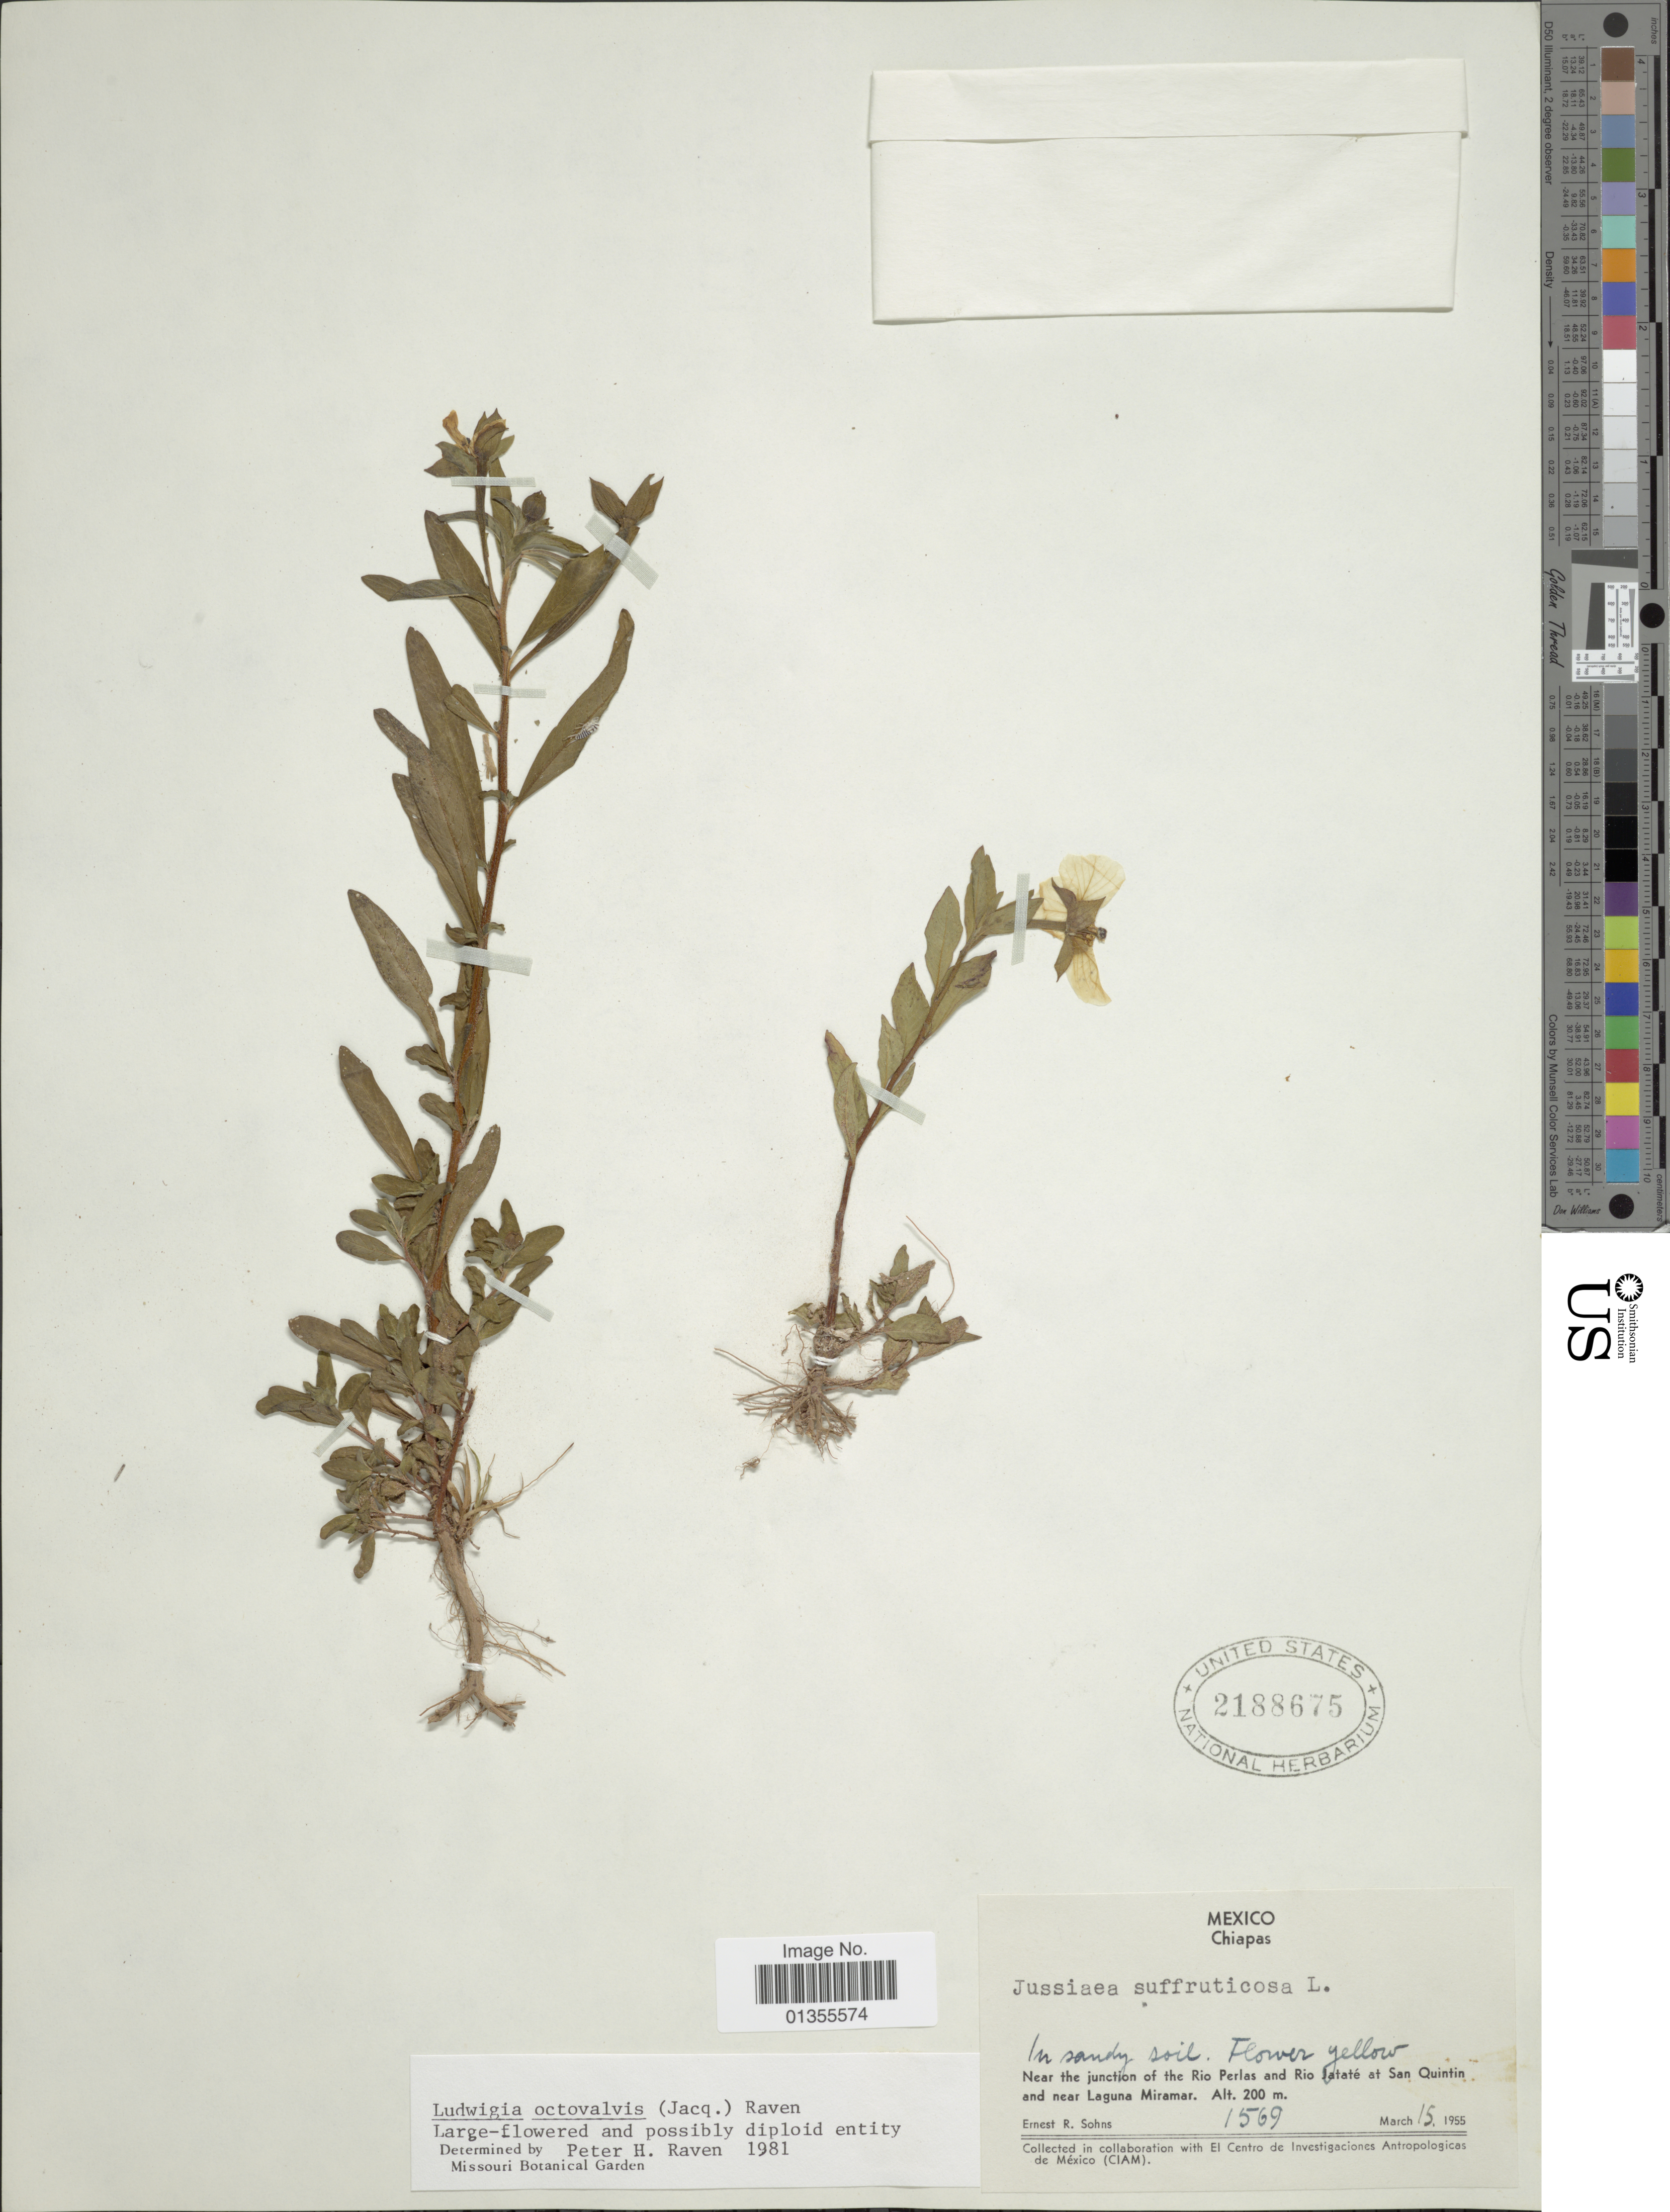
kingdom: Plantae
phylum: Tracheophyta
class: Magnoliopsida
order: Myrtales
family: Onagraceae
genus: Ludwigia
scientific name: Ludwigia octovalvis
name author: (Jacq.) P.H. Raven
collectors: E. R. Sohns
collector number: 1569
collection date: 1955-03-15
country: Mexico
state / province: Chiapas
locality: Near the junction of the Rio Perlas and Rio Jataté at San Quintin, and near Laguna Miramar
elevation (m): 200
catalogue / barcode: US 2188675